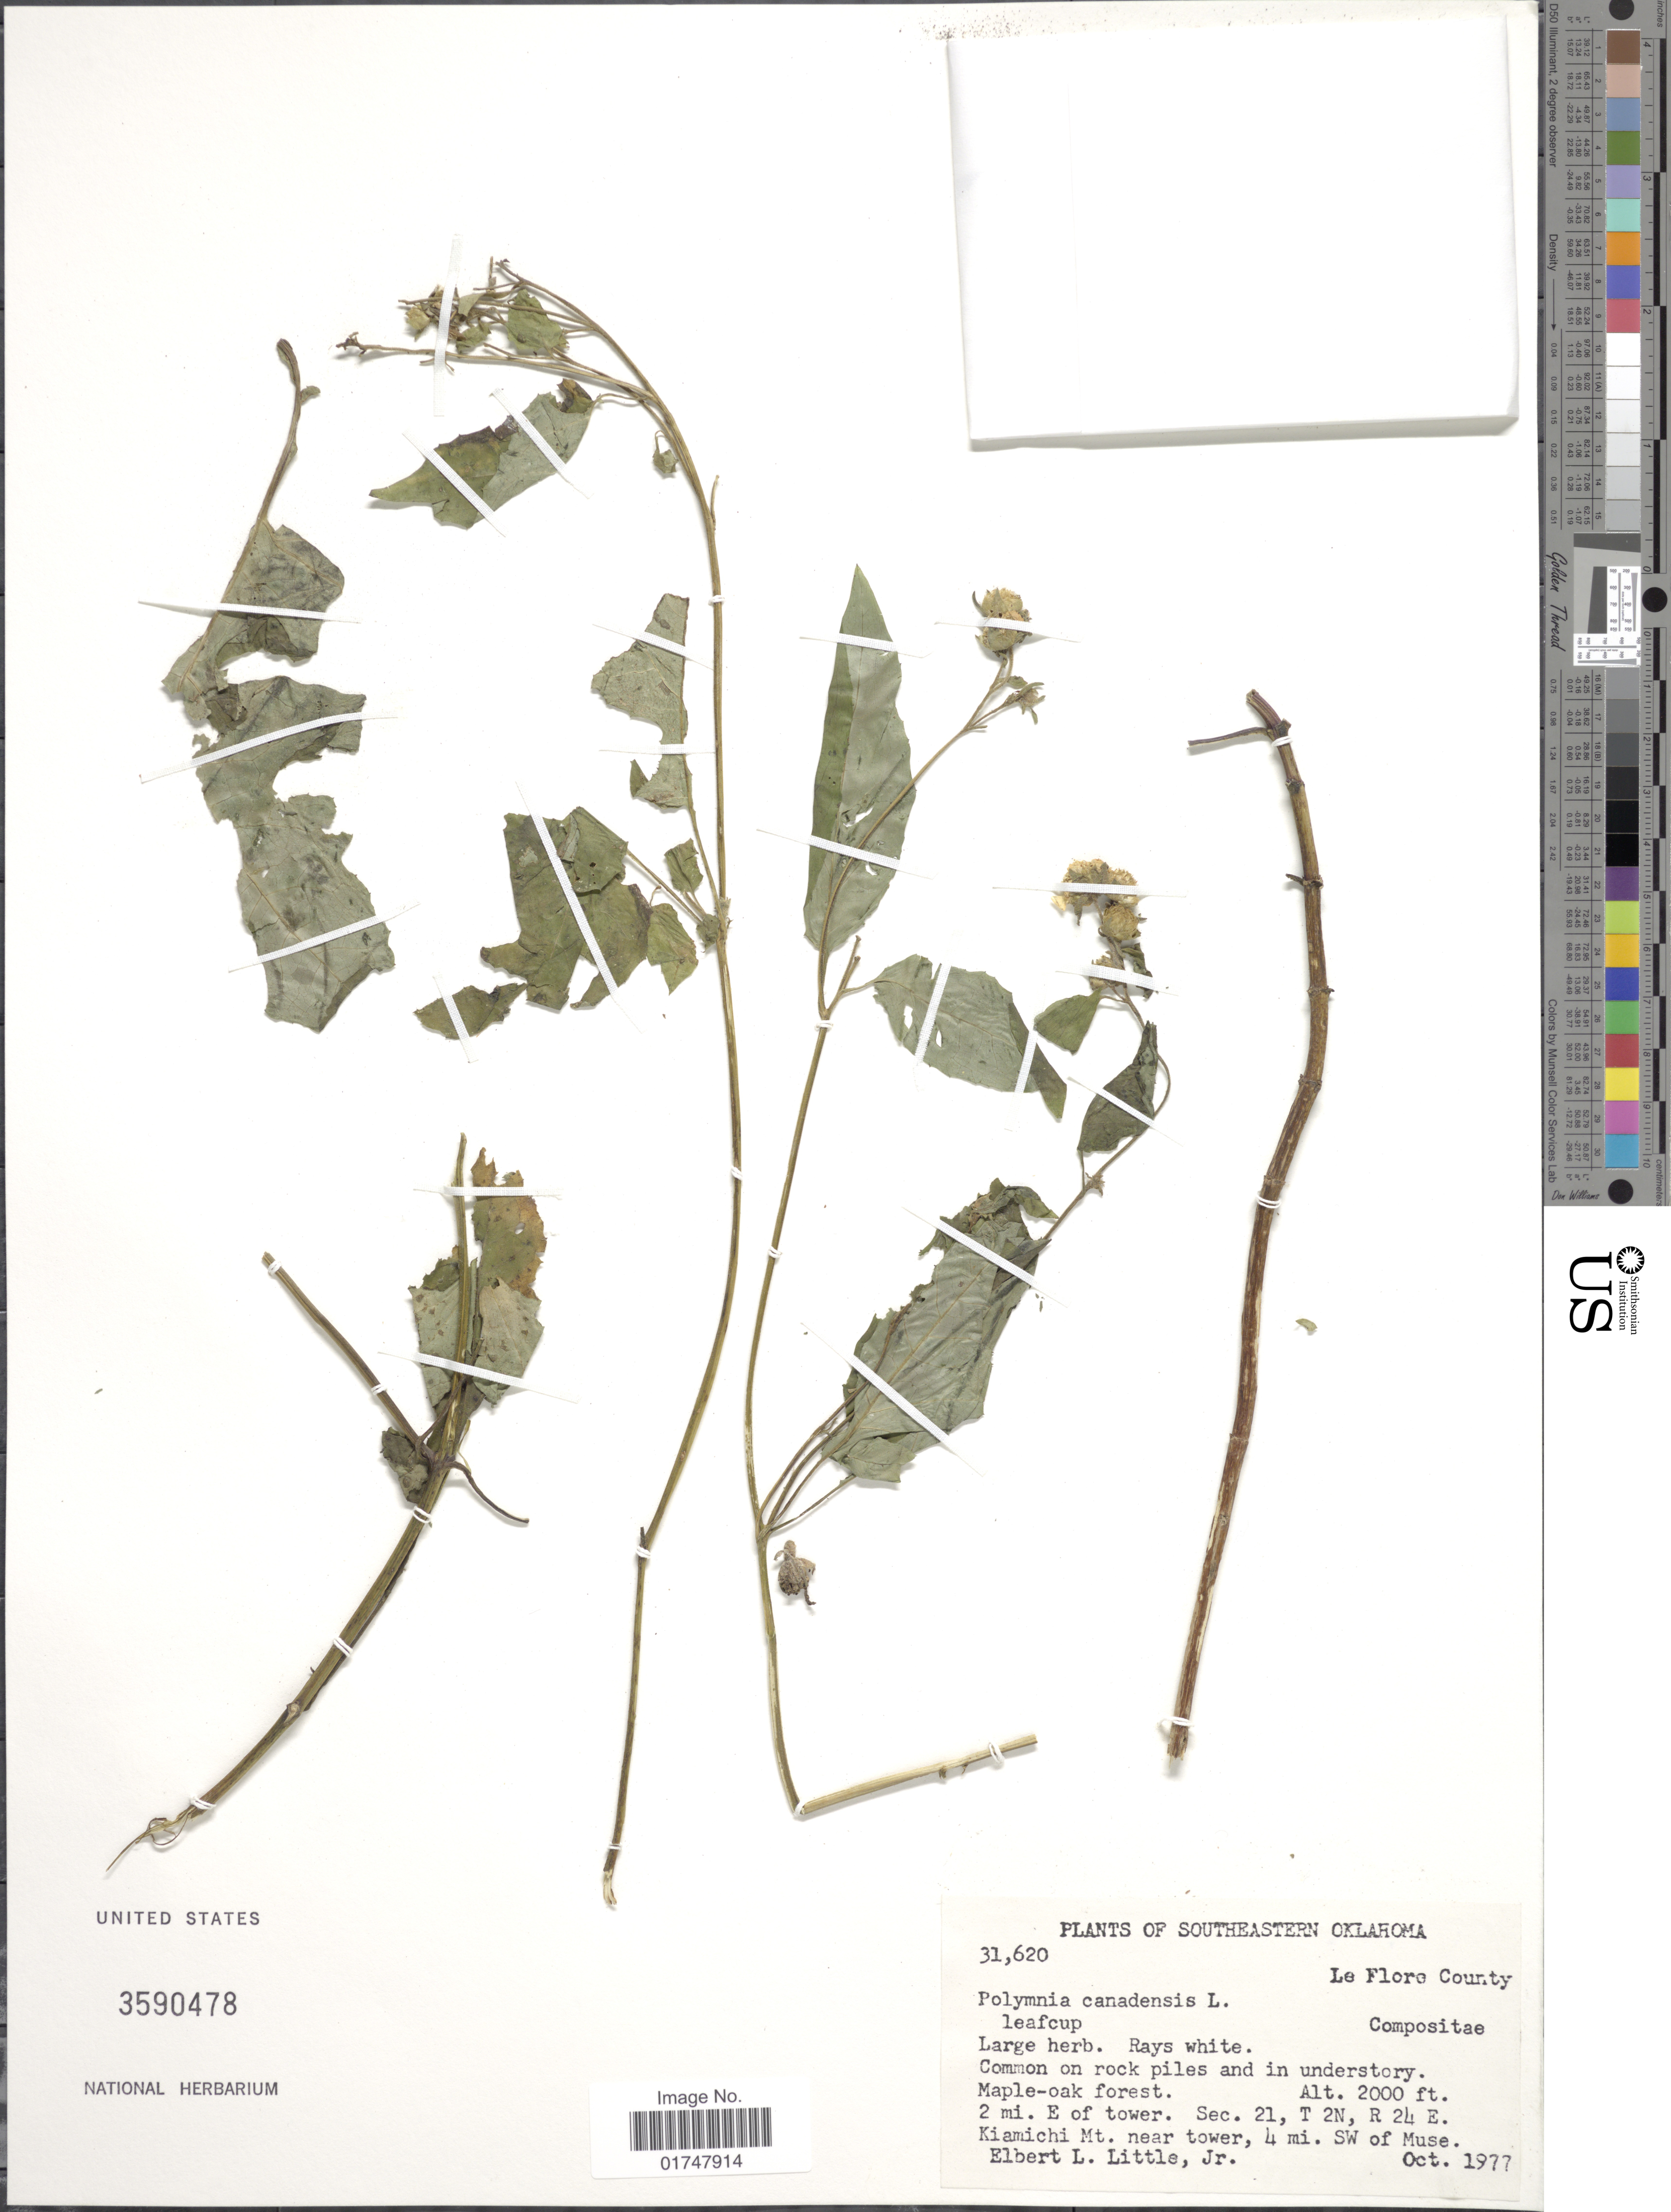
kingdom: Plantae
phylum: Tracheophyta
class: Magnoliopsida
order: Asterales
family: Asteraceae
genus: Polymnia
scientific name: Polymnia canadensis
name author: L.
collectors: E. L. Little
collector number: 31,620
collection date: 1977-10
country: United States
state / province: Oklahoma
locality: Le Flore County, Maple - oak forest. 2 mi. E of tower. Sec. 21, T 2N, R 24 E. Kiamichi Mt. near tower, 4 mi. SW of Muse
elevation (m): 610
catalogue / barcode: US 3590478